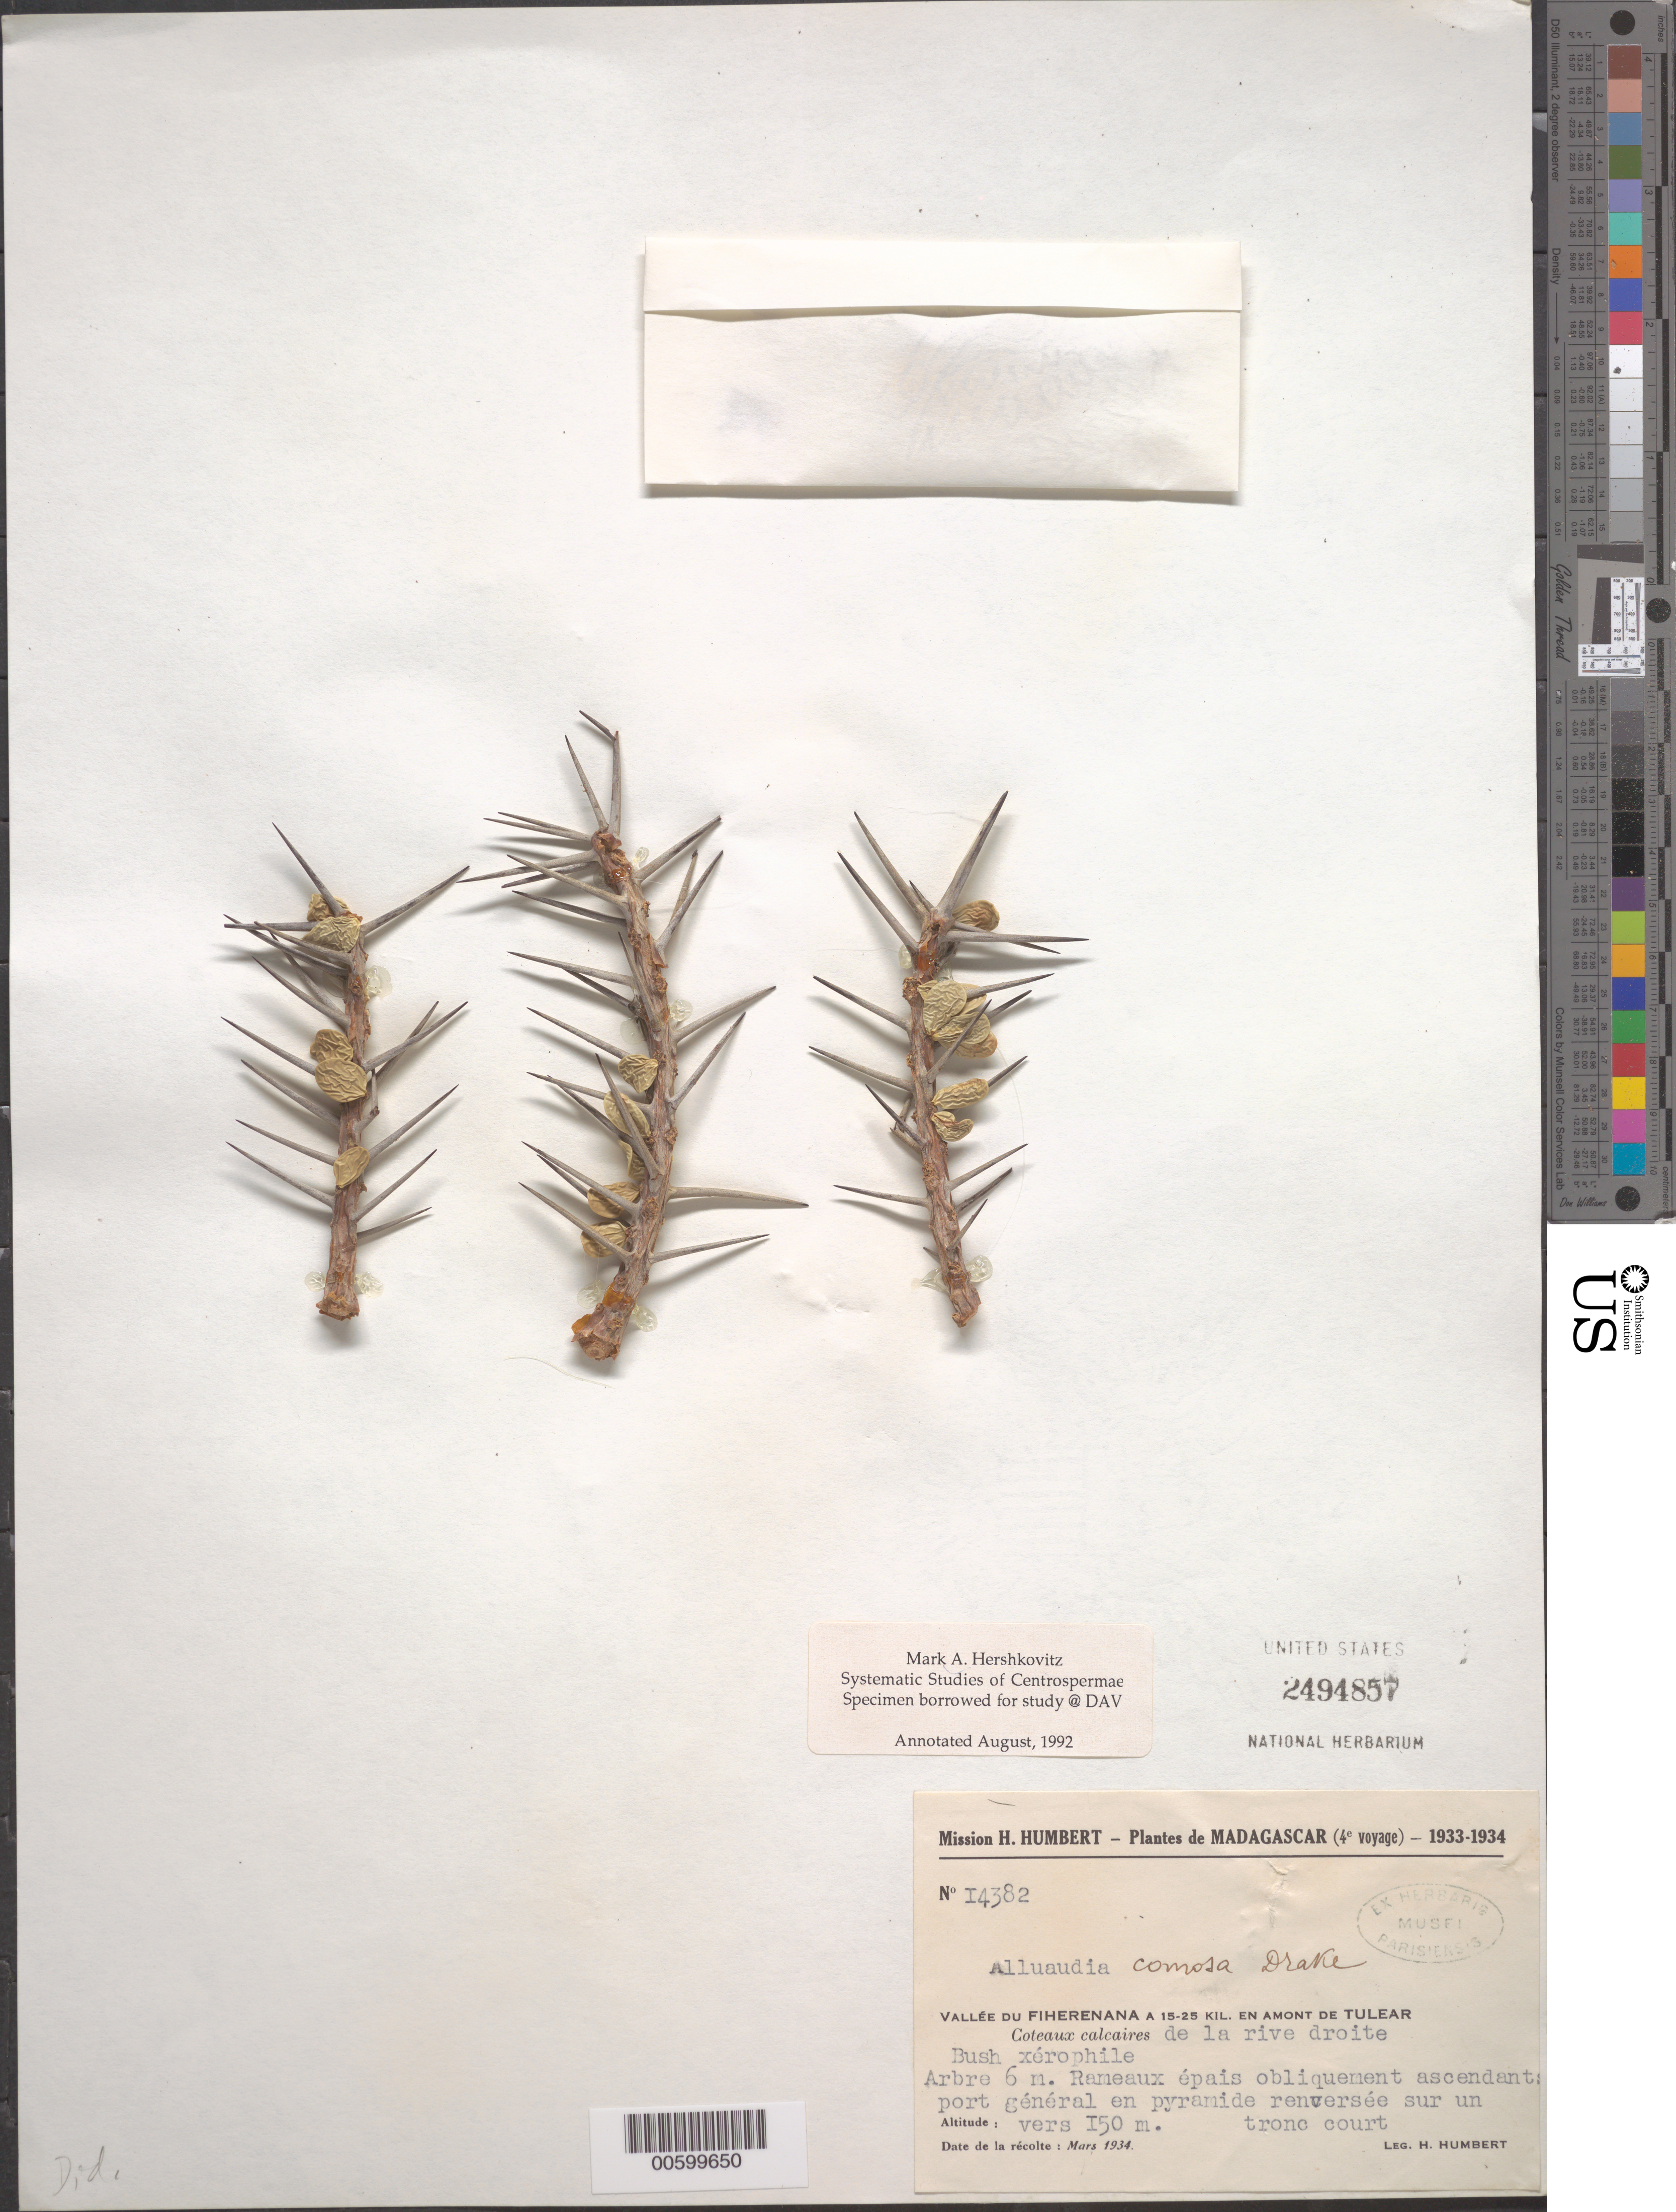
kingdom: Plantae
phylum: Tracheophyta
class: Magnoliopsida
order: Caryophyllales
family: Didiereaceae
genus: Alluaudia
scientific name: Alluaudia comosa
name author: (Drake) Drake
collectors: H. Humbert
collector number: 14382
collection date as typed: Mar 1934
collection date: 1934-03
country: Madagascar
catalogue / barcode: US 2494857